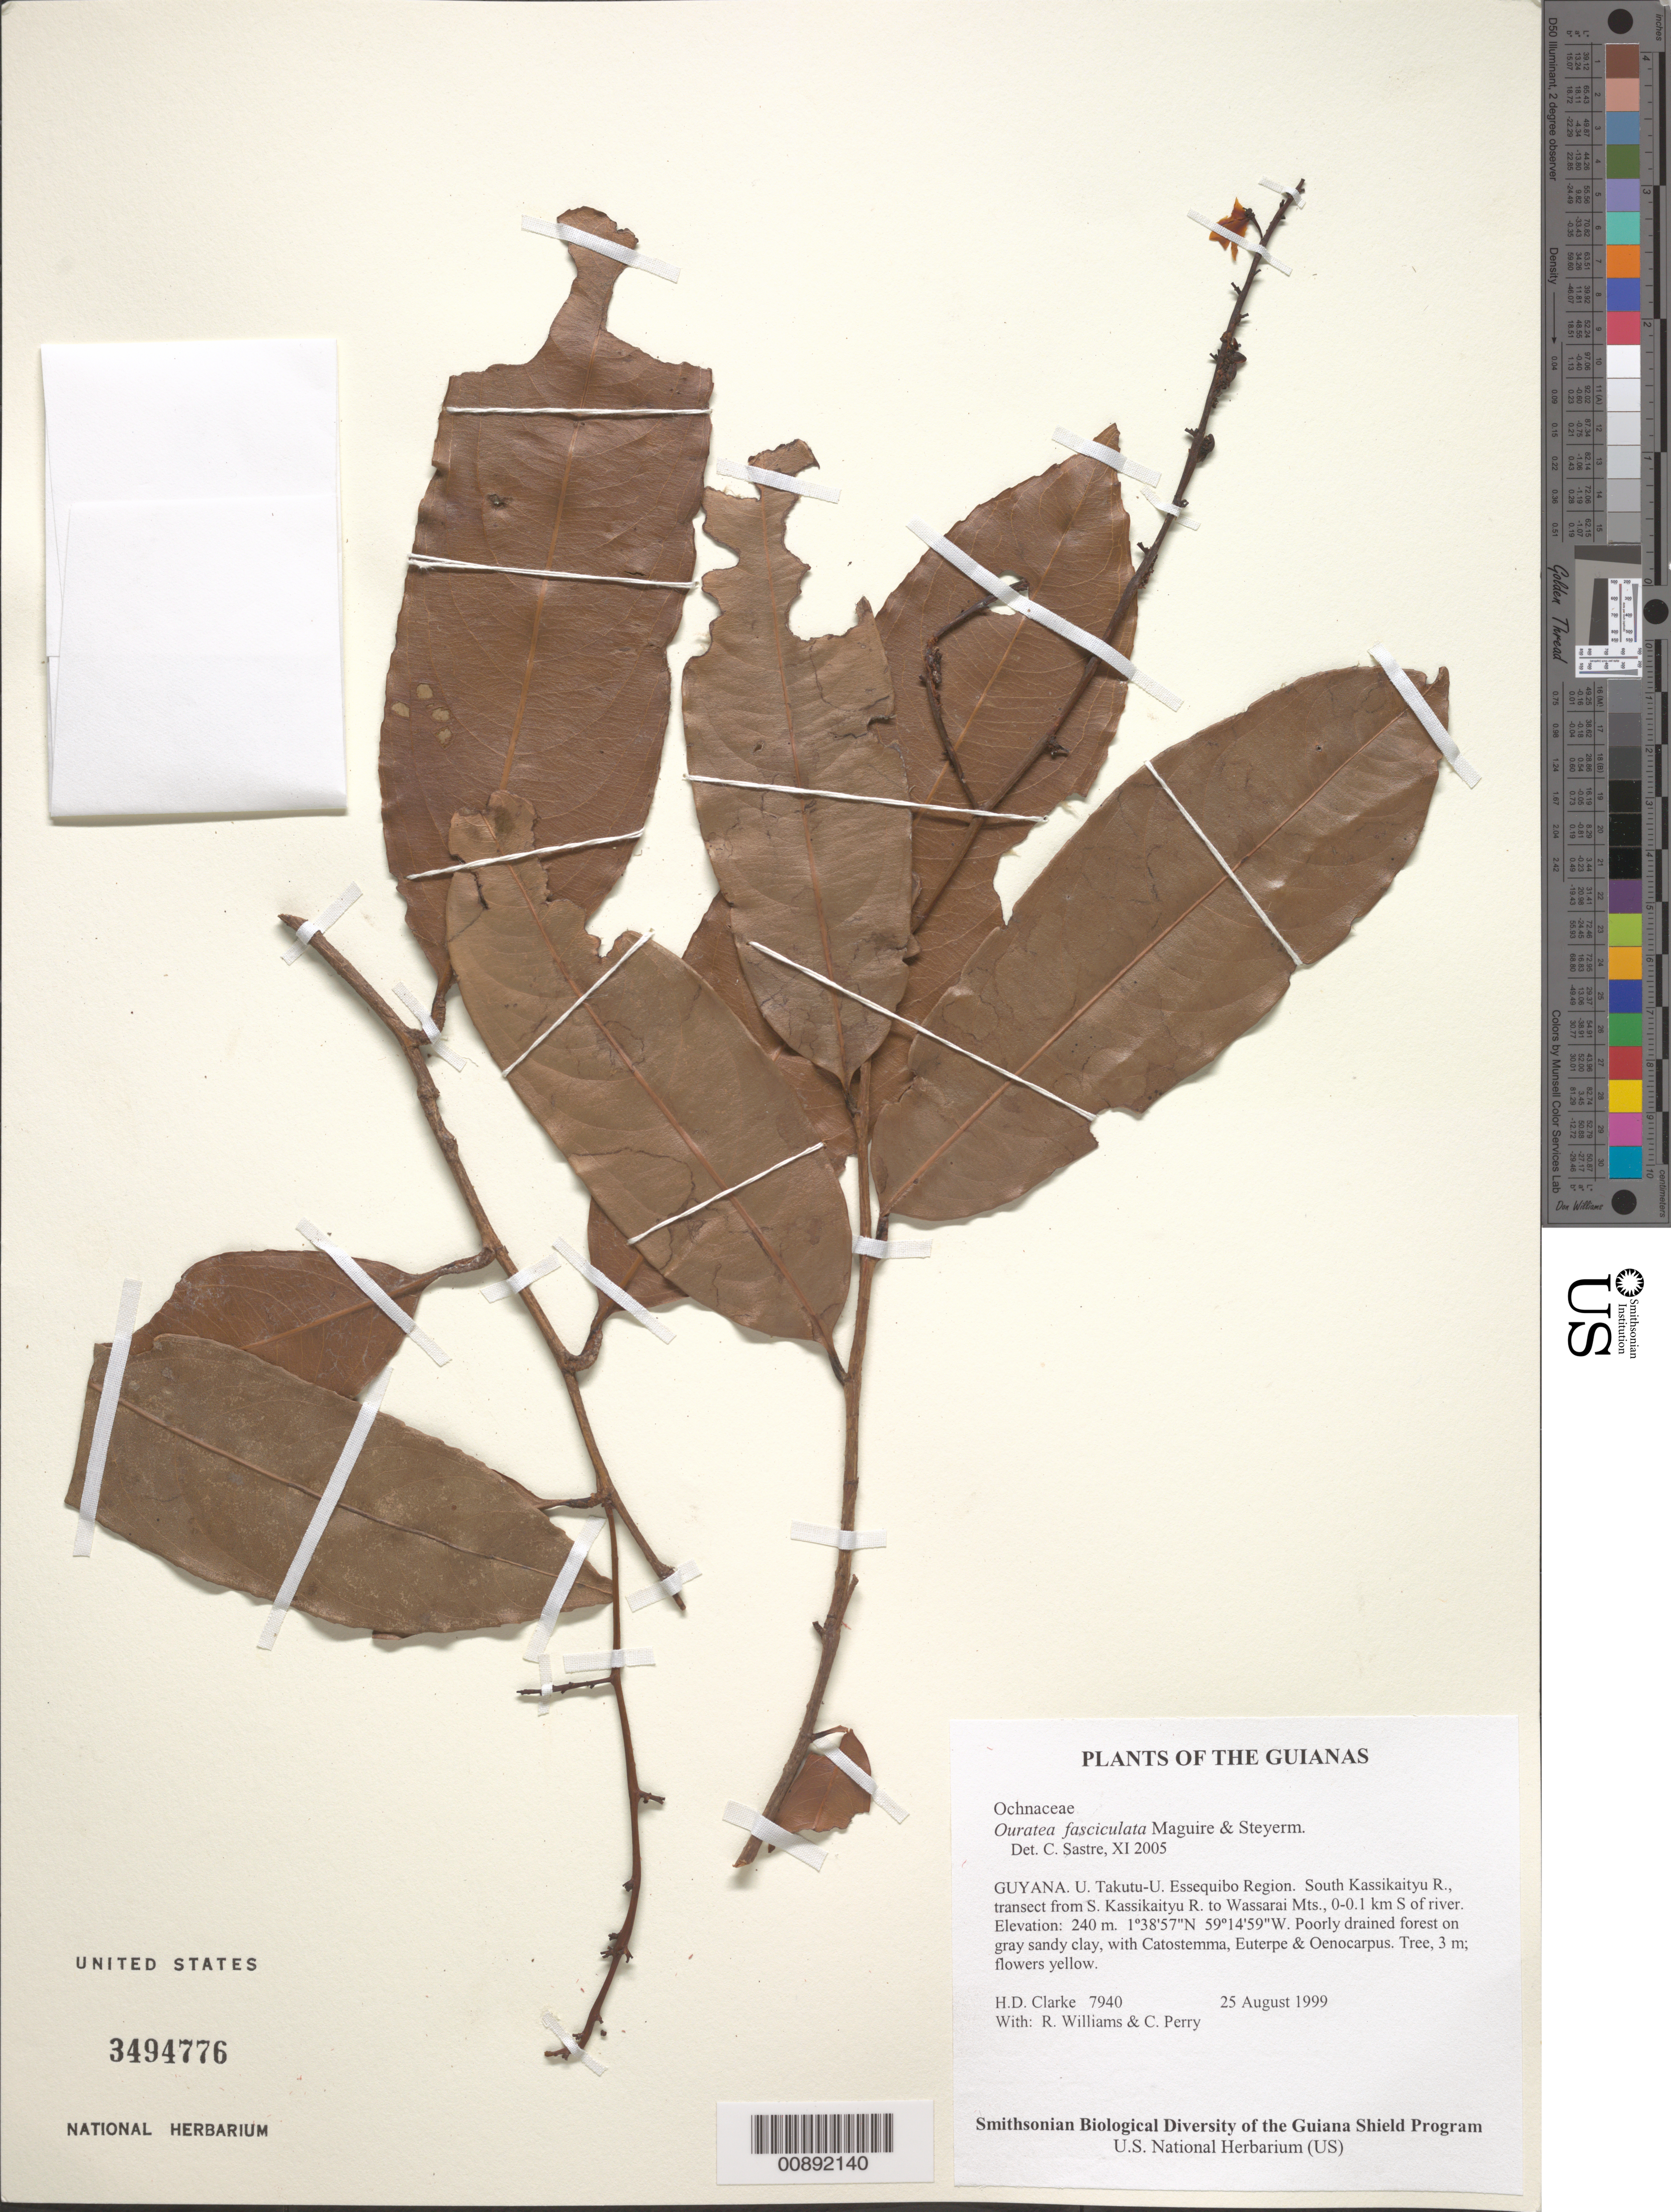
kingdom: Plantae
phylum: Tracheophyta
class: Magnoliopsida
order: Malpighiales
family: Ochnaceae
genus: Ouratea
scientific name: Ouratea fasciculata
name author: Maguire & Steyerm.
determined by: Sastre, C. H. L.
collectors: H. D. Clarke, R. Williams & C. Perry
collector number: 7940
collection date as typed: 25 August 1999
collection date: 1999-08-25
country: Guyana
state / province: U. Takutu-U. Essequibo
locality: South Kassikaityu R., transect from S. Kassikaityu R. to Wassarai Mts., 0-0.1 km S of river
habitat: Poorly drained forest on gray sandy clay, with Catostemma, Euterpe & Oenocarpus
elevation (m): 240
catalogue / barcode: US 3494776